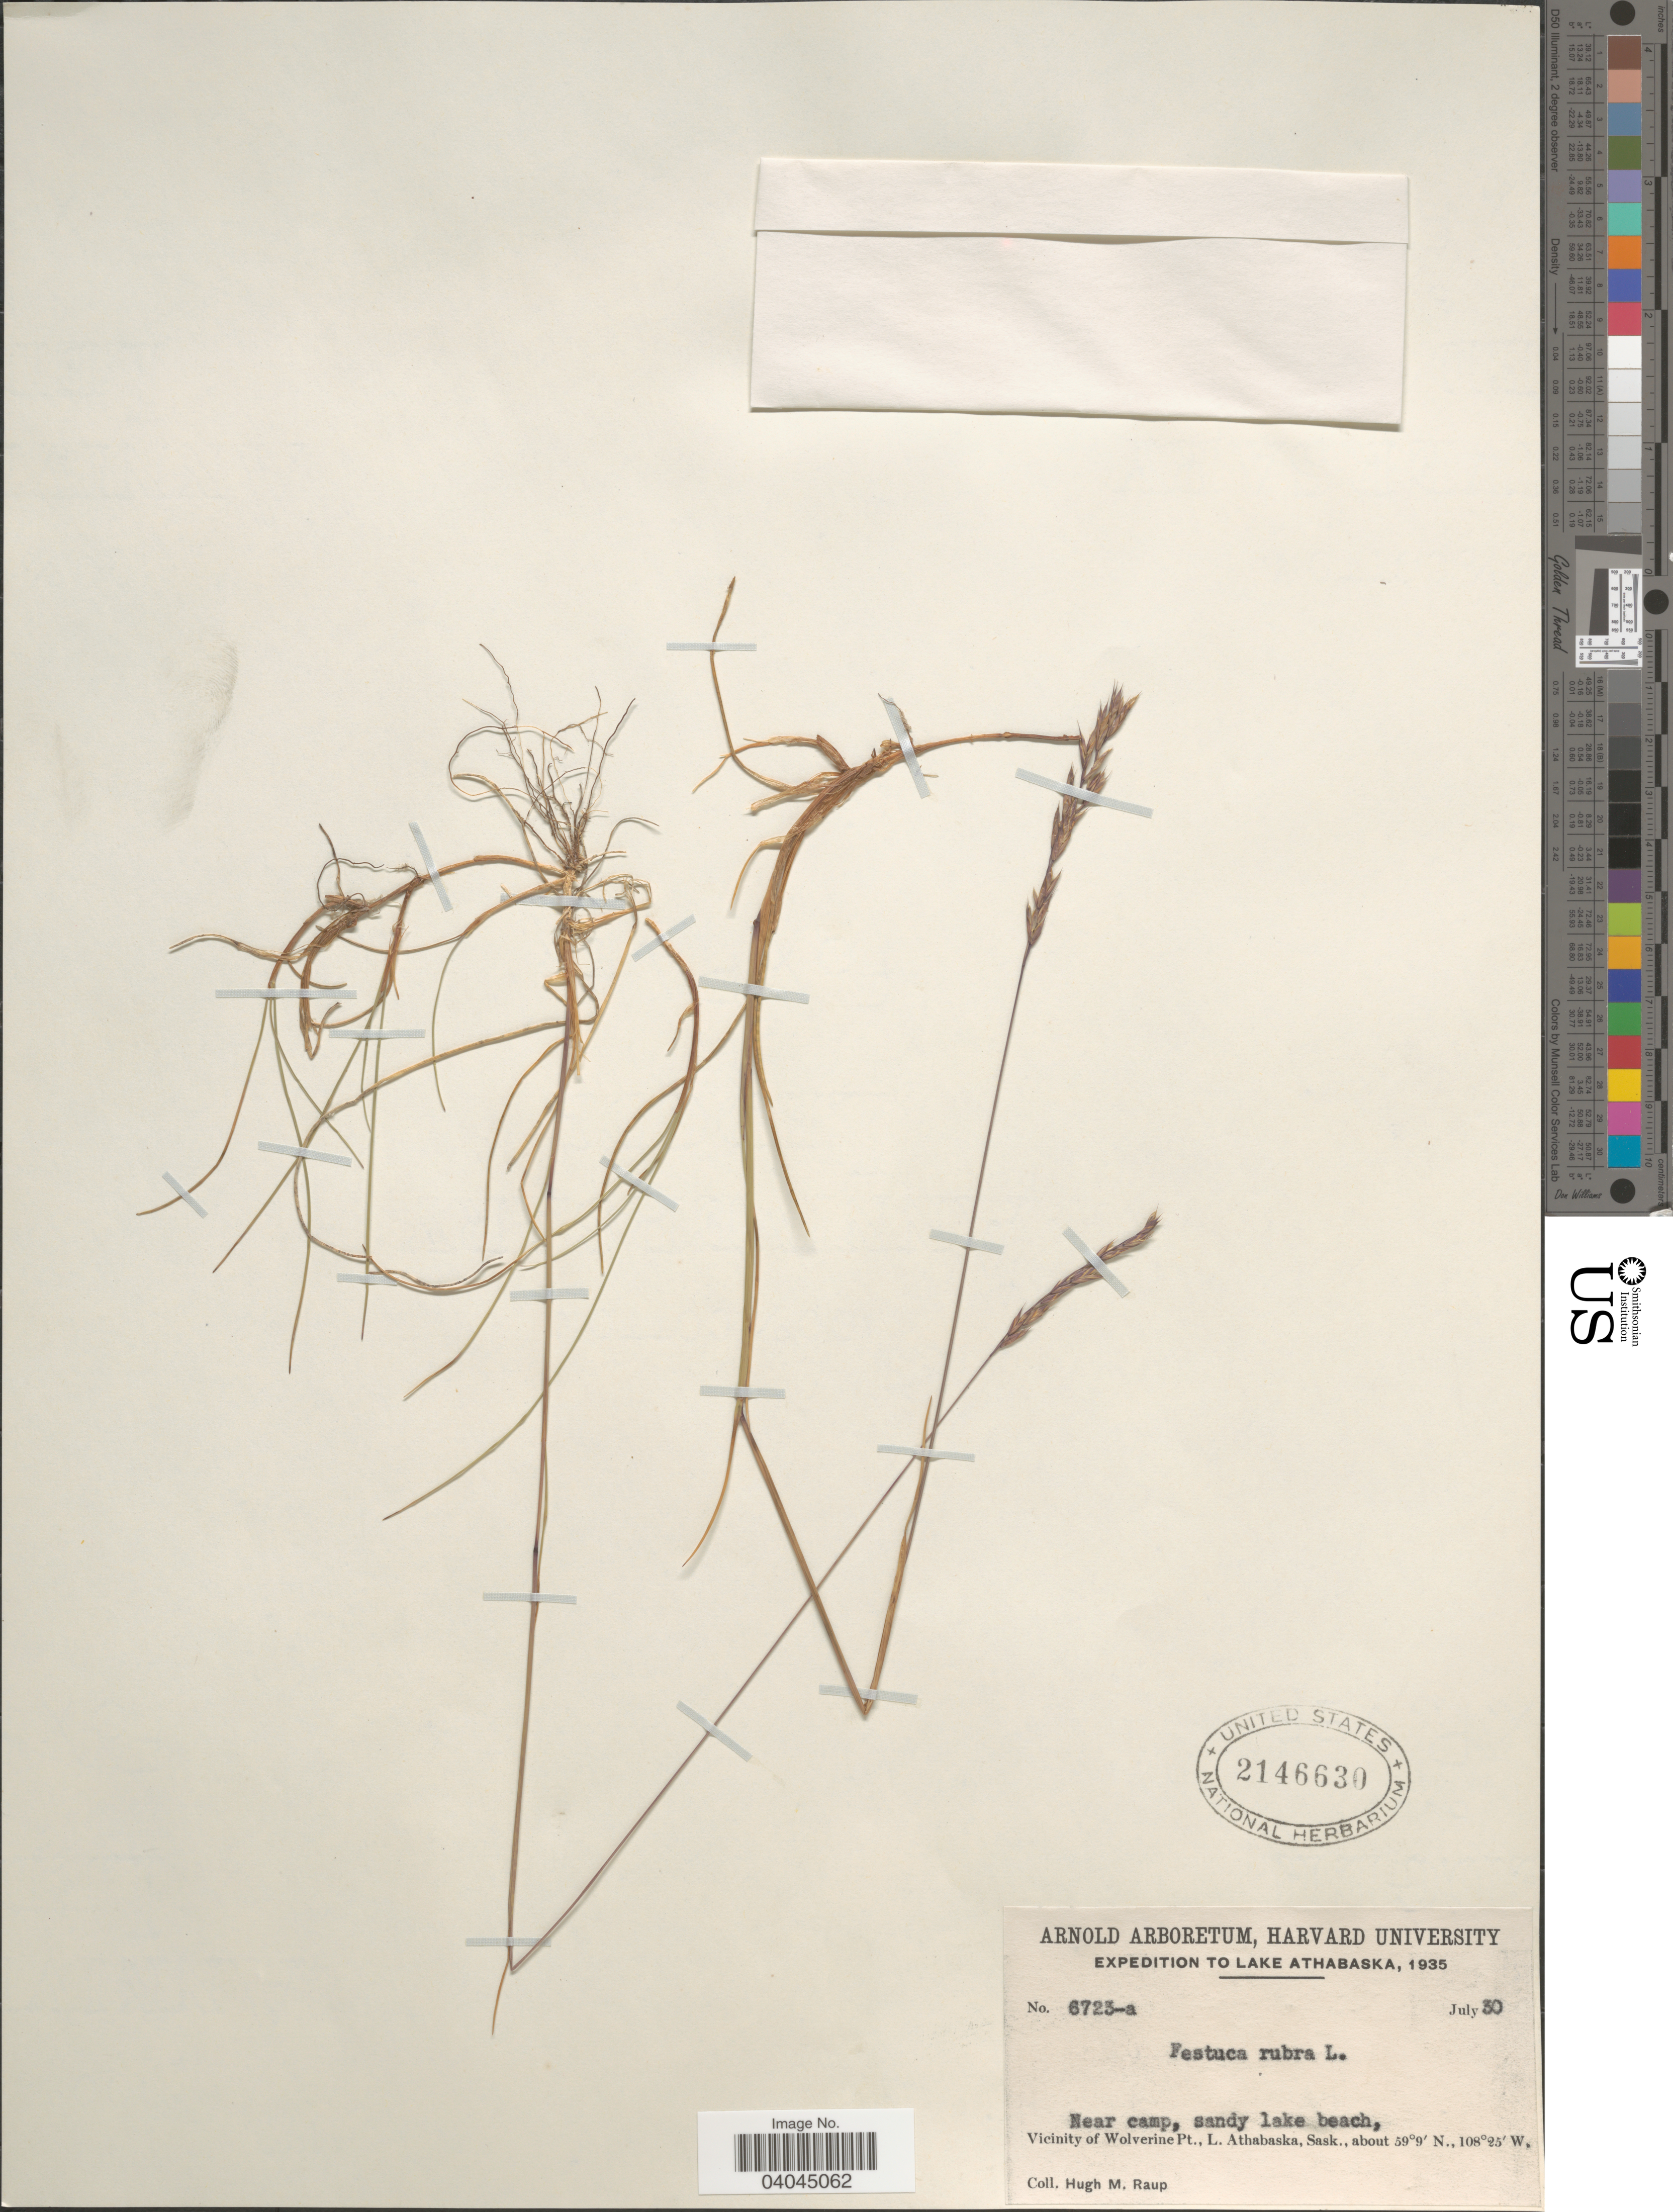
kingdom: Plantae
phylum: Tracheophyta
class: Liliopsida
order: Poales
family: Poaceae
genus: Festuca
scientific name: Festuca rubra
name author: L.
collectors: H. Raup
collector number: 6723-a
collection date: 1935-07-30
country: Canada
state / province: Saskatchewan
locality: Lake Athabaska. Near camp, sandy lake beach, Vicinity of Wolverine Pt.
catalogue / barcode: US 2146630